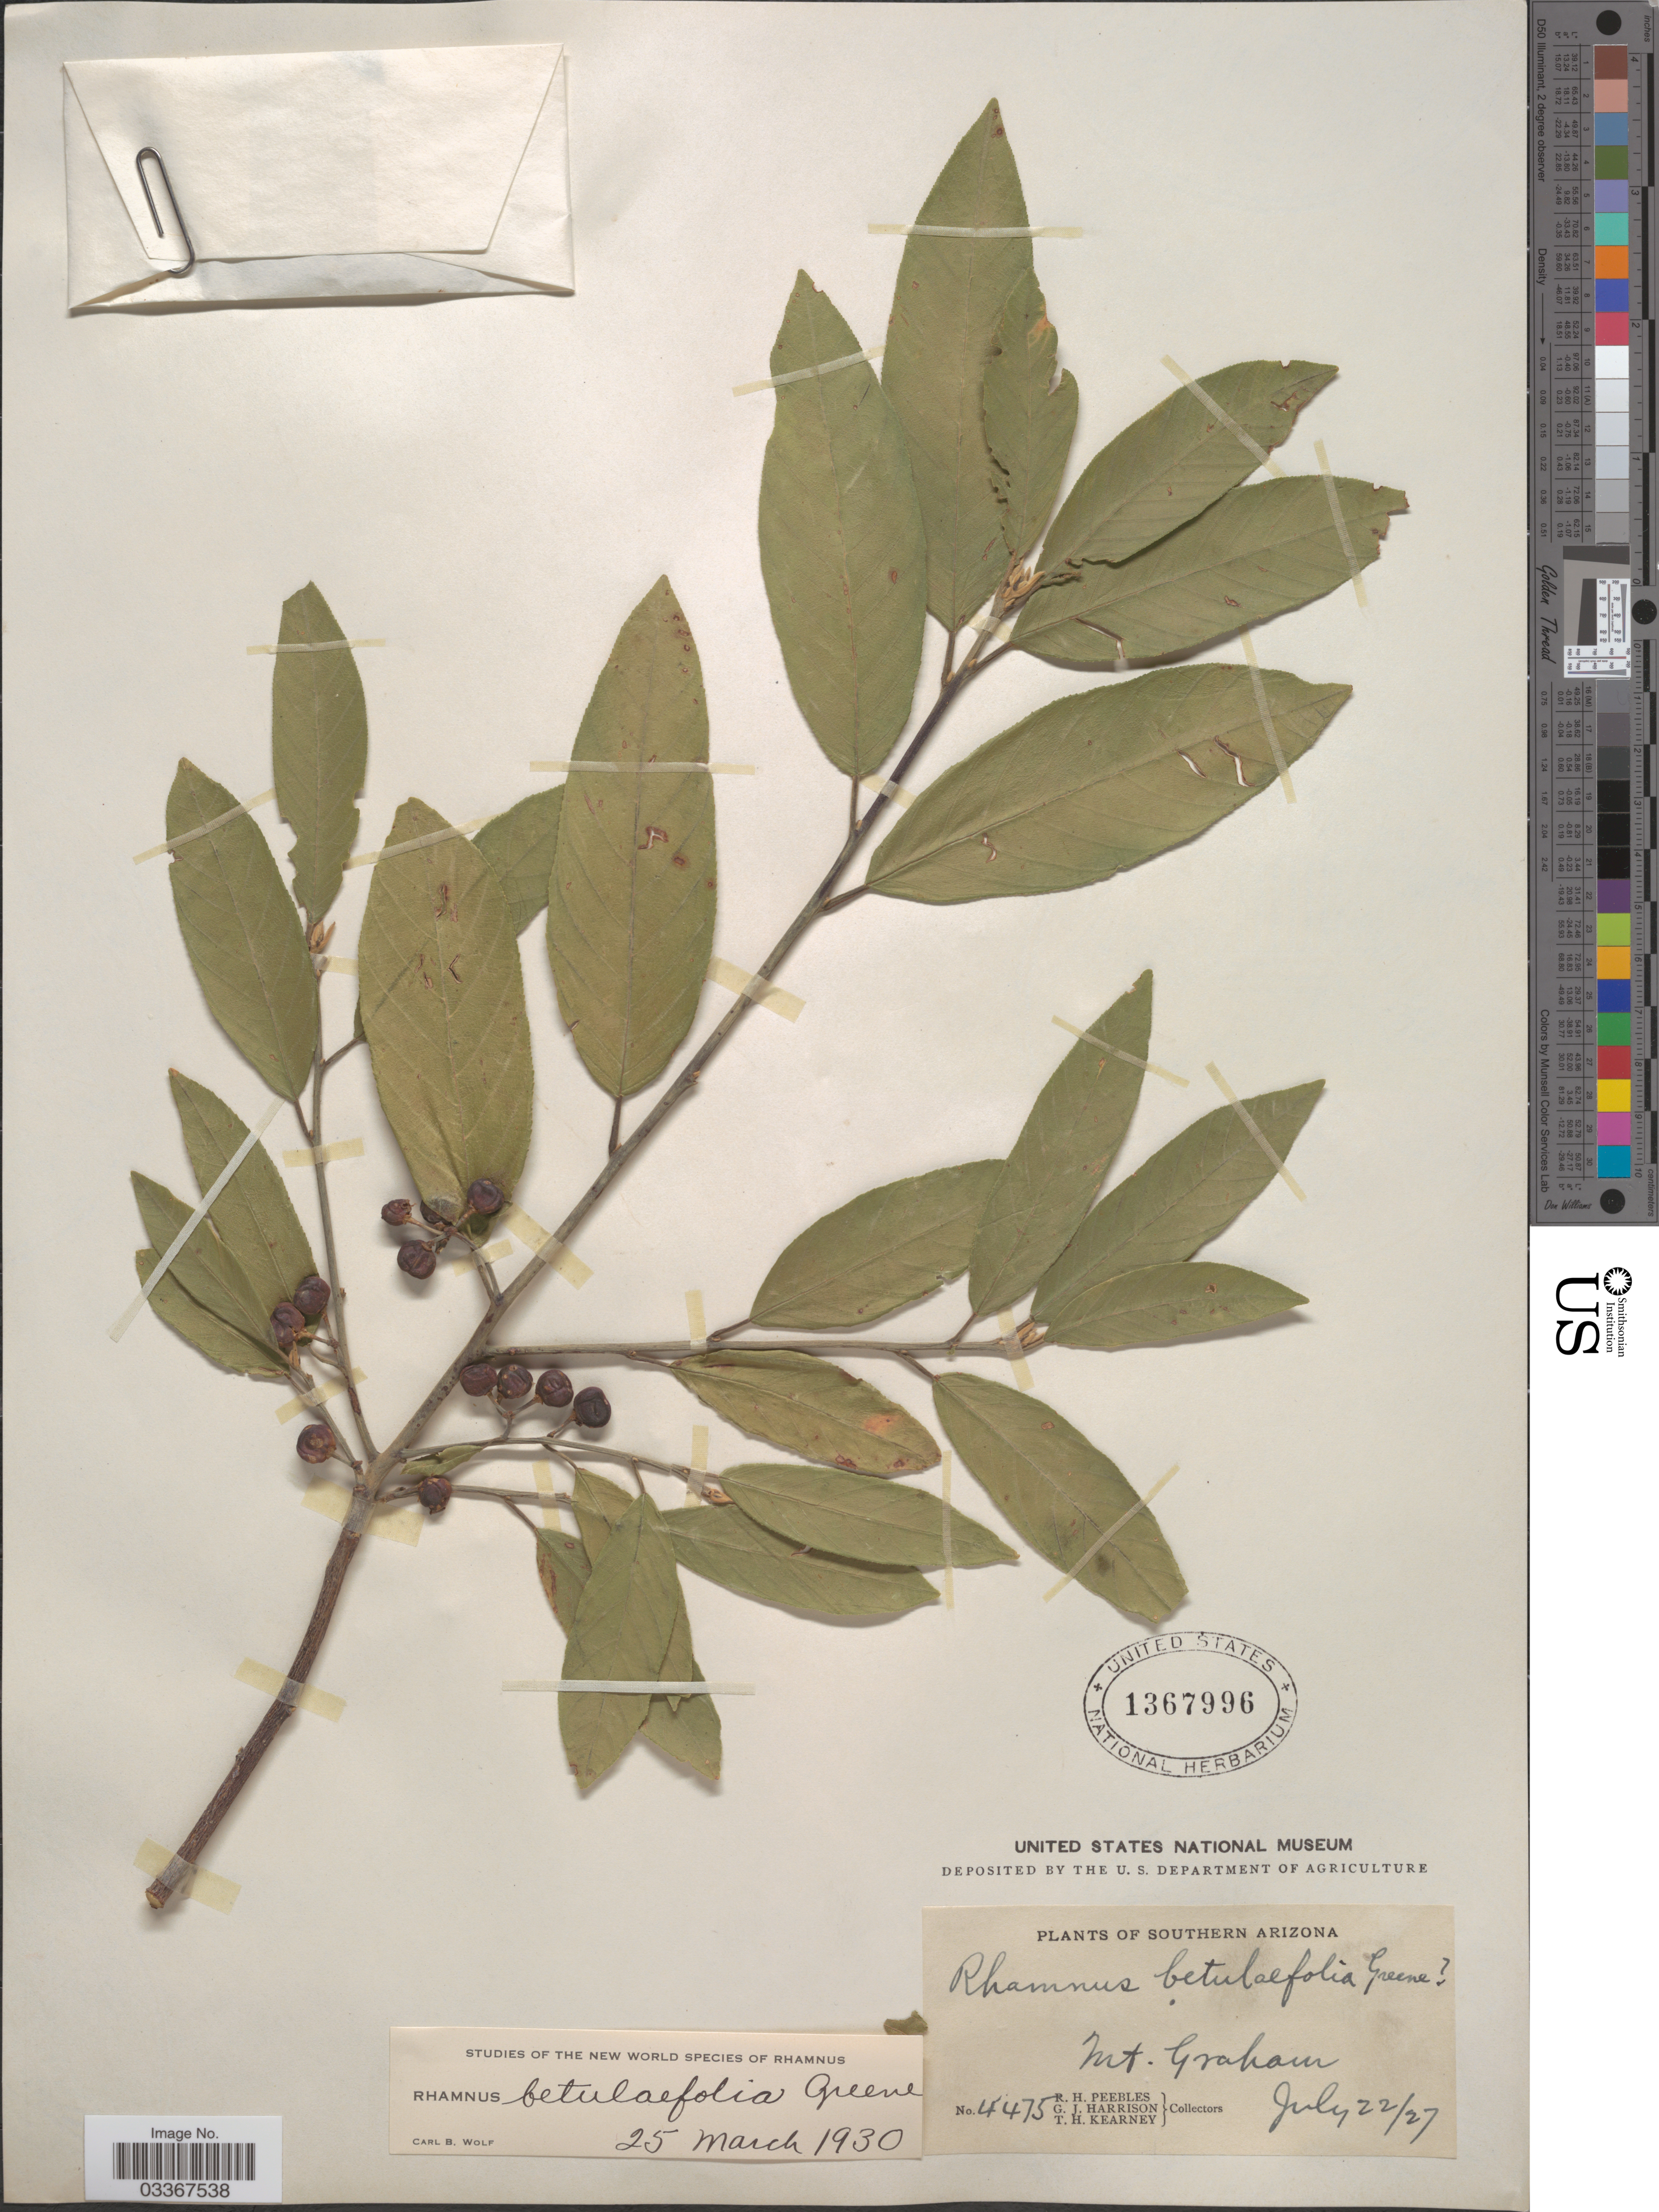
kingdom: Plantae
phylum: Tracheophyta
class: Magnoliopsida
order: Rosales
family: Rhamnaceae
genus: Frangula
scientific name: Frangula betulifolia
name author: (Greene) Grubov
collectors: R. H. Peebles, G. J. Harrison & T. H. Kearney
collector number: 4475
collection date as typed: Transcribed d/m/y: 22/7/27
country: United States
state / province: Arizona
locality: Southern Arizona, Mt. Graham.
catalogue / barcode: US 1367996